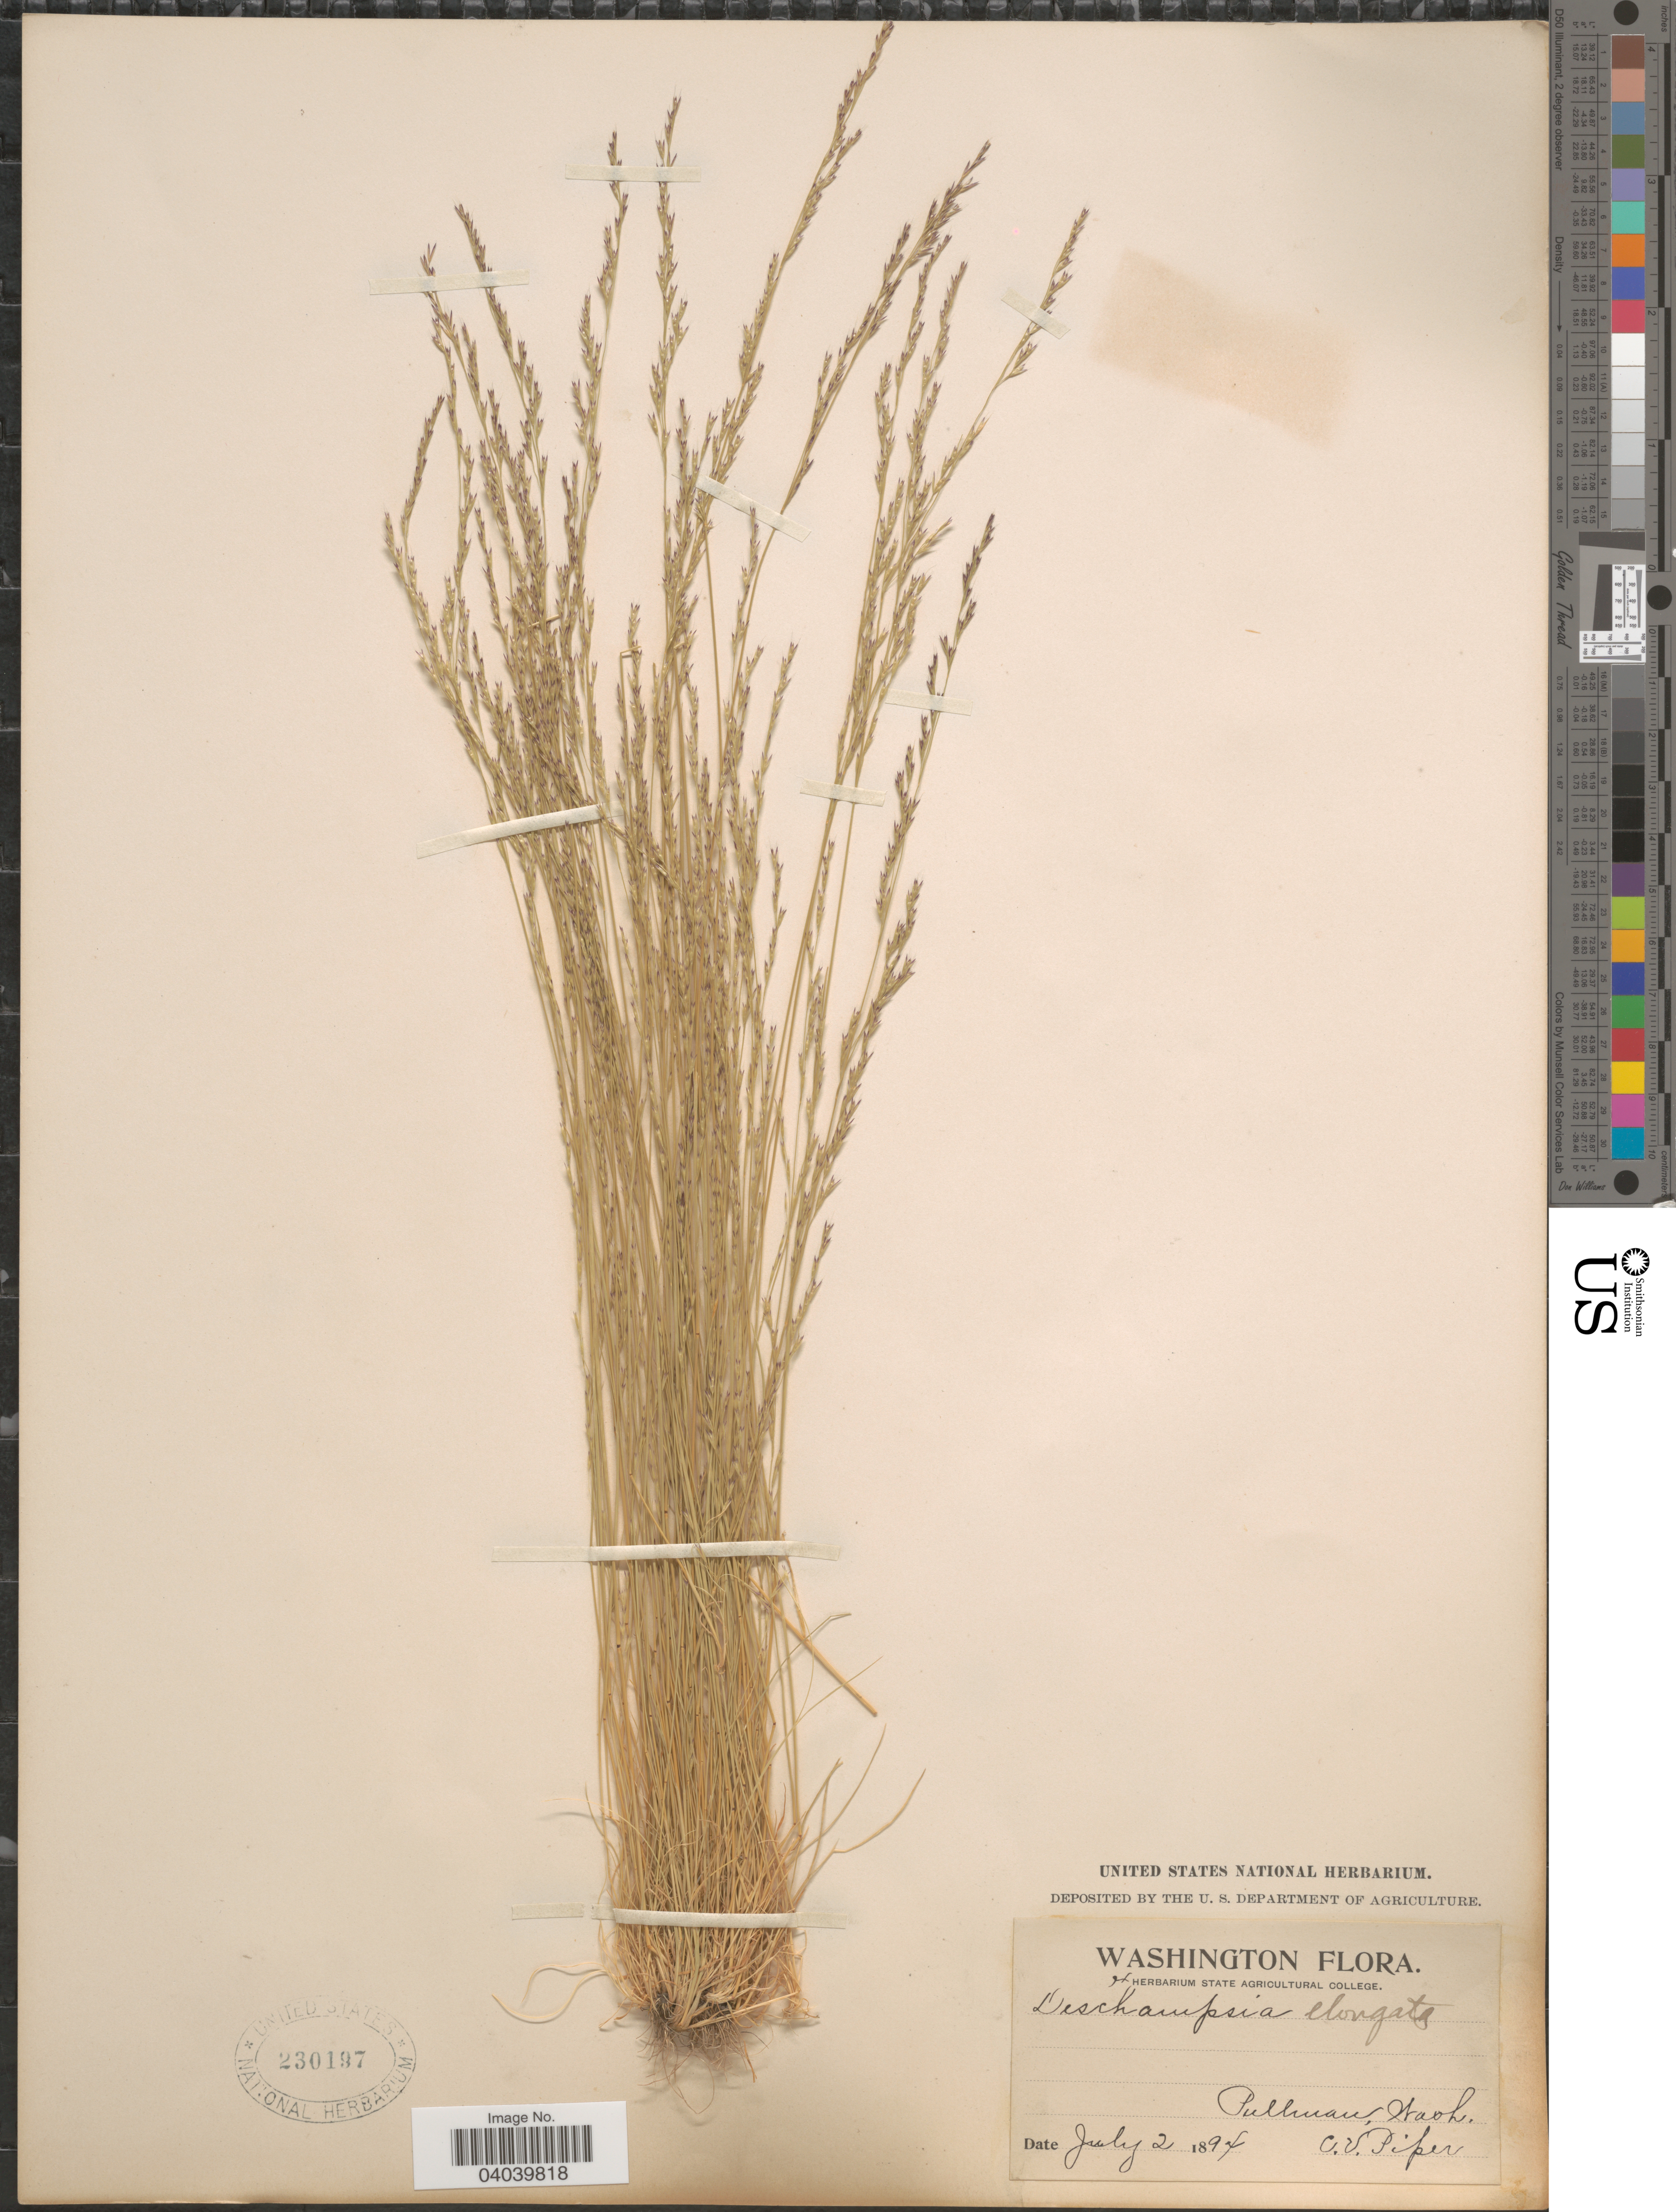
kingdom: Plantae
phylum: Tracheophyta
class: Liliopsida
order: Poales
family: Poaceae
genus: Deschampsia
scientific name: Deschampsia elongata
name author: (Hook.) Munro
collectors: C. V. Piper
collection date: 1894-07-02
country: United States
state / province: Washington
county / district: Whitman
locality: Pullman.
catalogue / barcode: US 230197